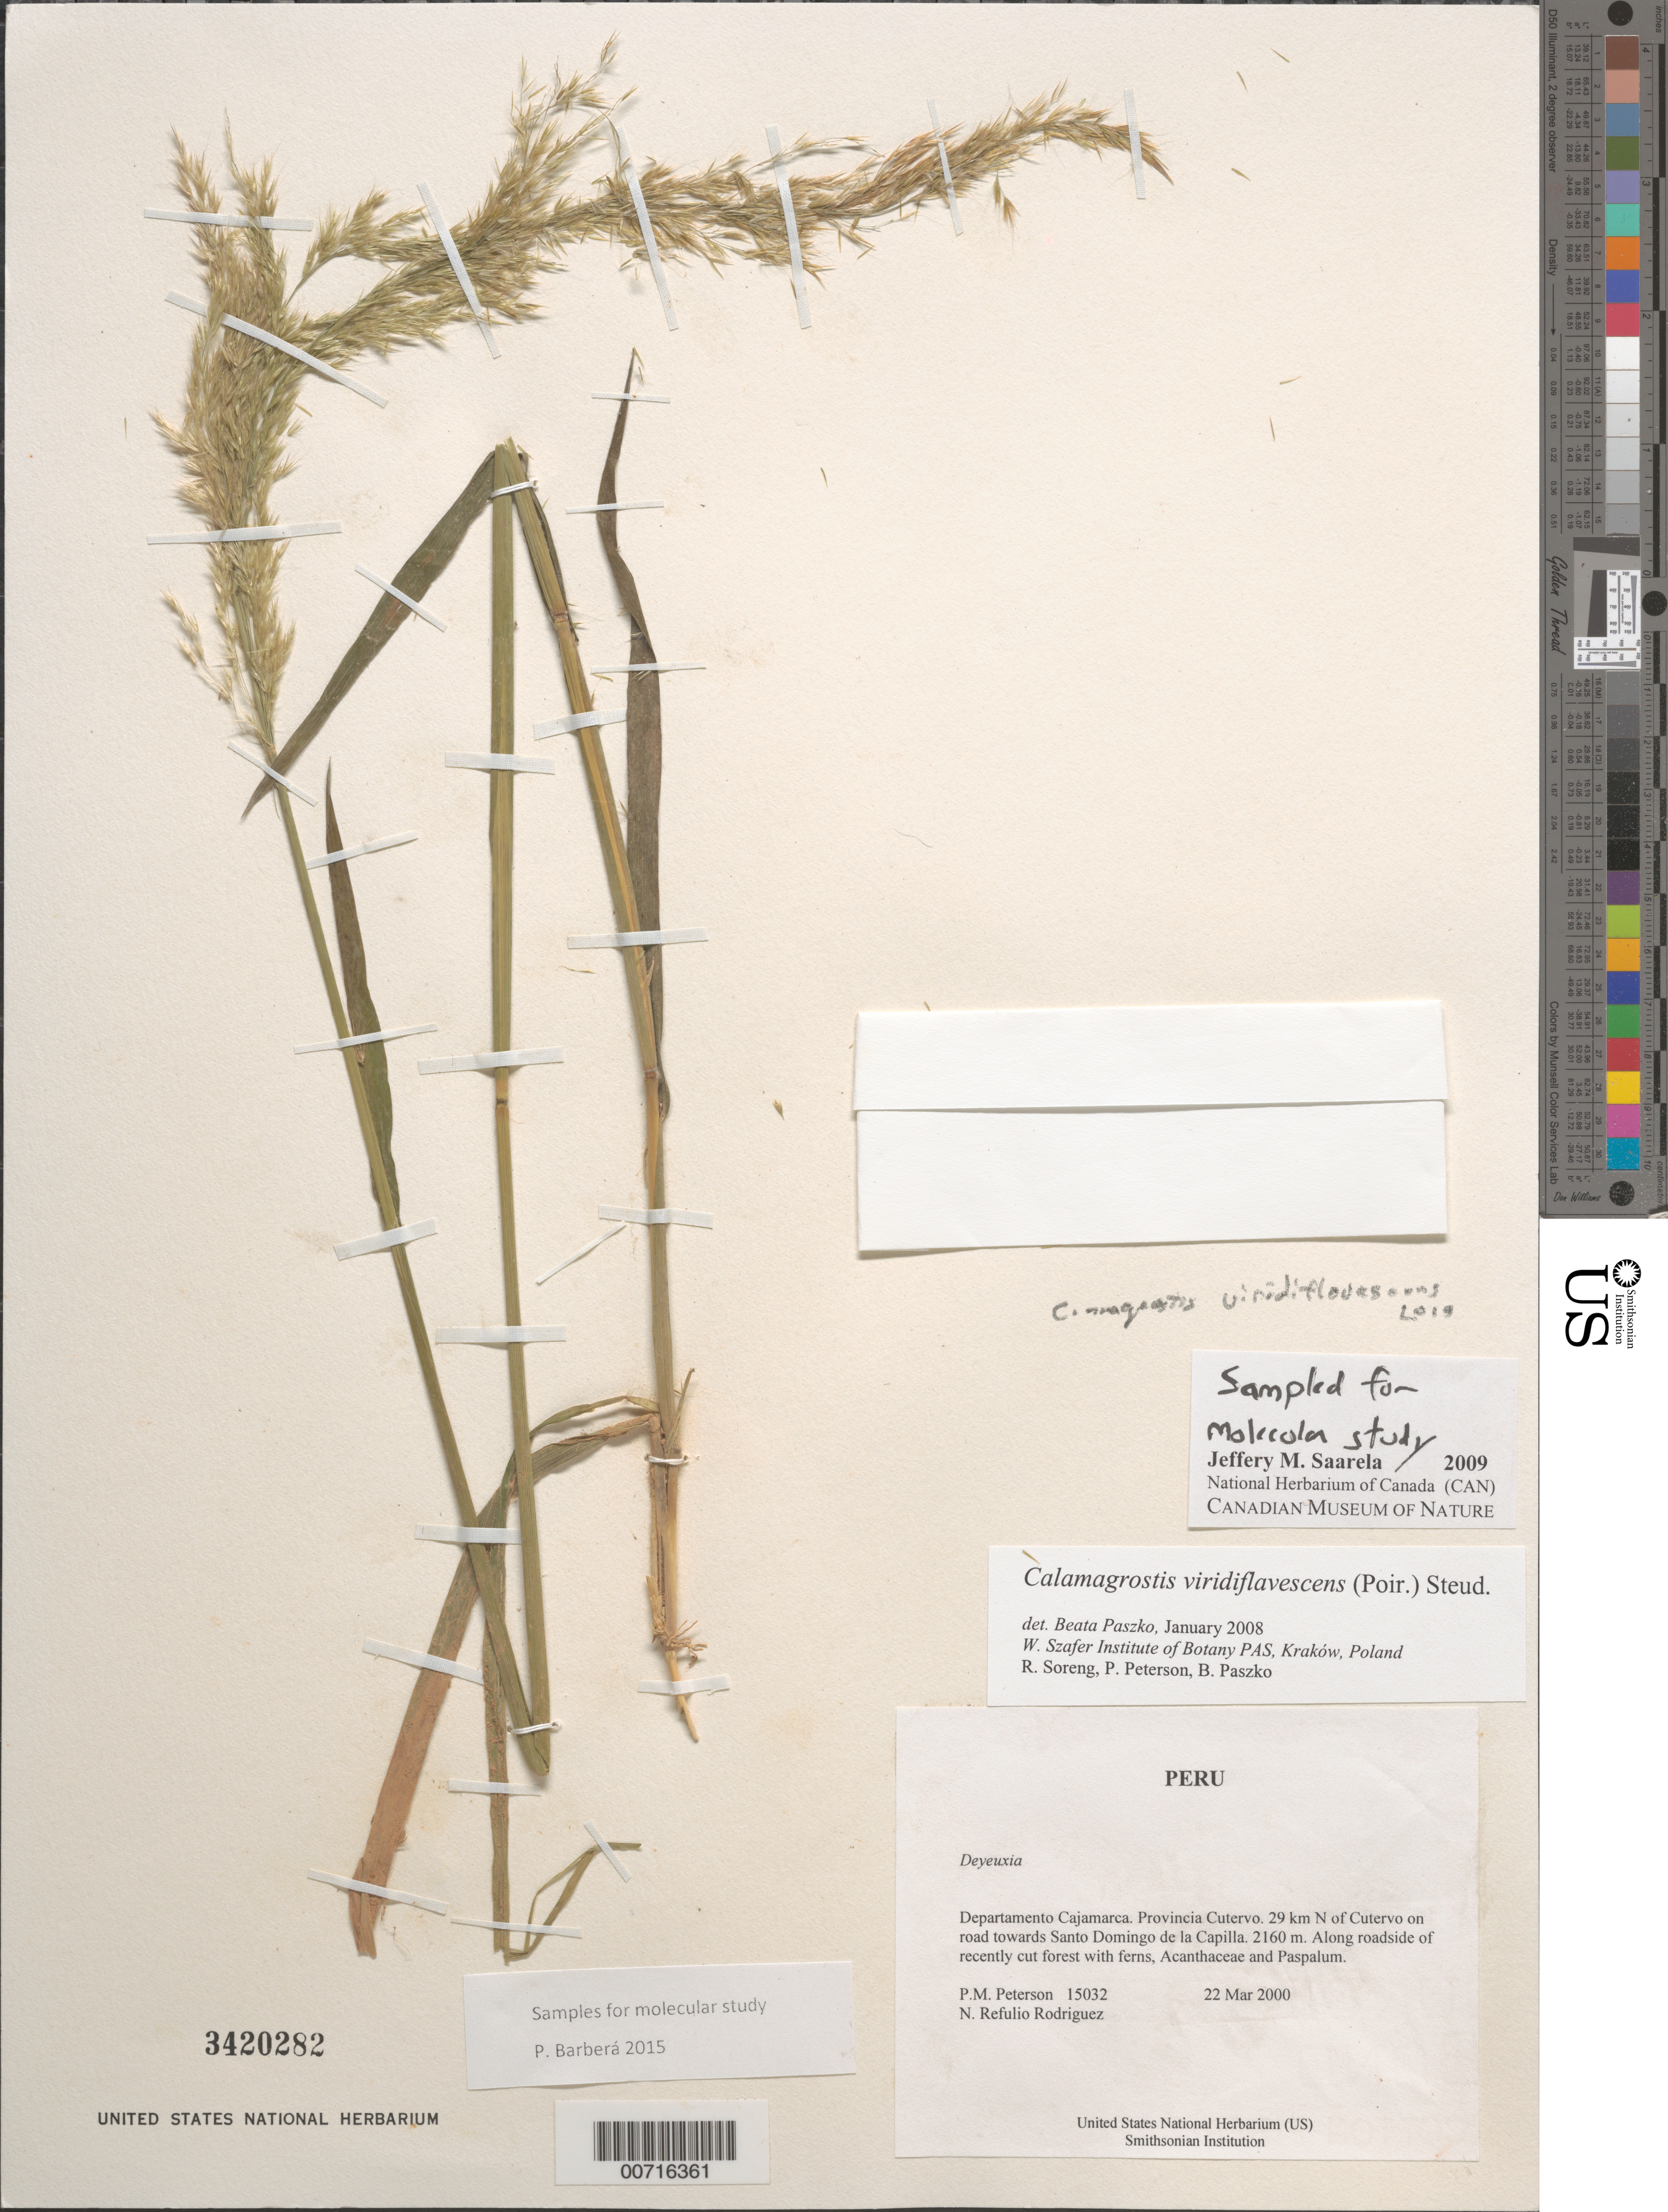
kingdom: Plantae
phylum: Tracheophyta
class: Liliopsida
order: Poales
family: Poaceae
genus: Cinnagrostis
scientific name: Cinnagrostis viridiflavescens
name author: (Poir.) P.M. Peterson et al.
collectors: P. M. Peterson & N. Refulio-Rodríguez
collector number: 15032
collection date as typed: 22 Mar 2000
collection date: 2000-03-22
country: Peru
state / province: Cajamarca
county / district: Cutervo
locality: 29 km N of Cutervo on road towards Santo Domingo de la Capilla.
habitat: Along roadside of recently cut forest with ferns, Acanthaceae and Paspalum.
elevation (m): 2160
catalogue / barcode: US 3420282